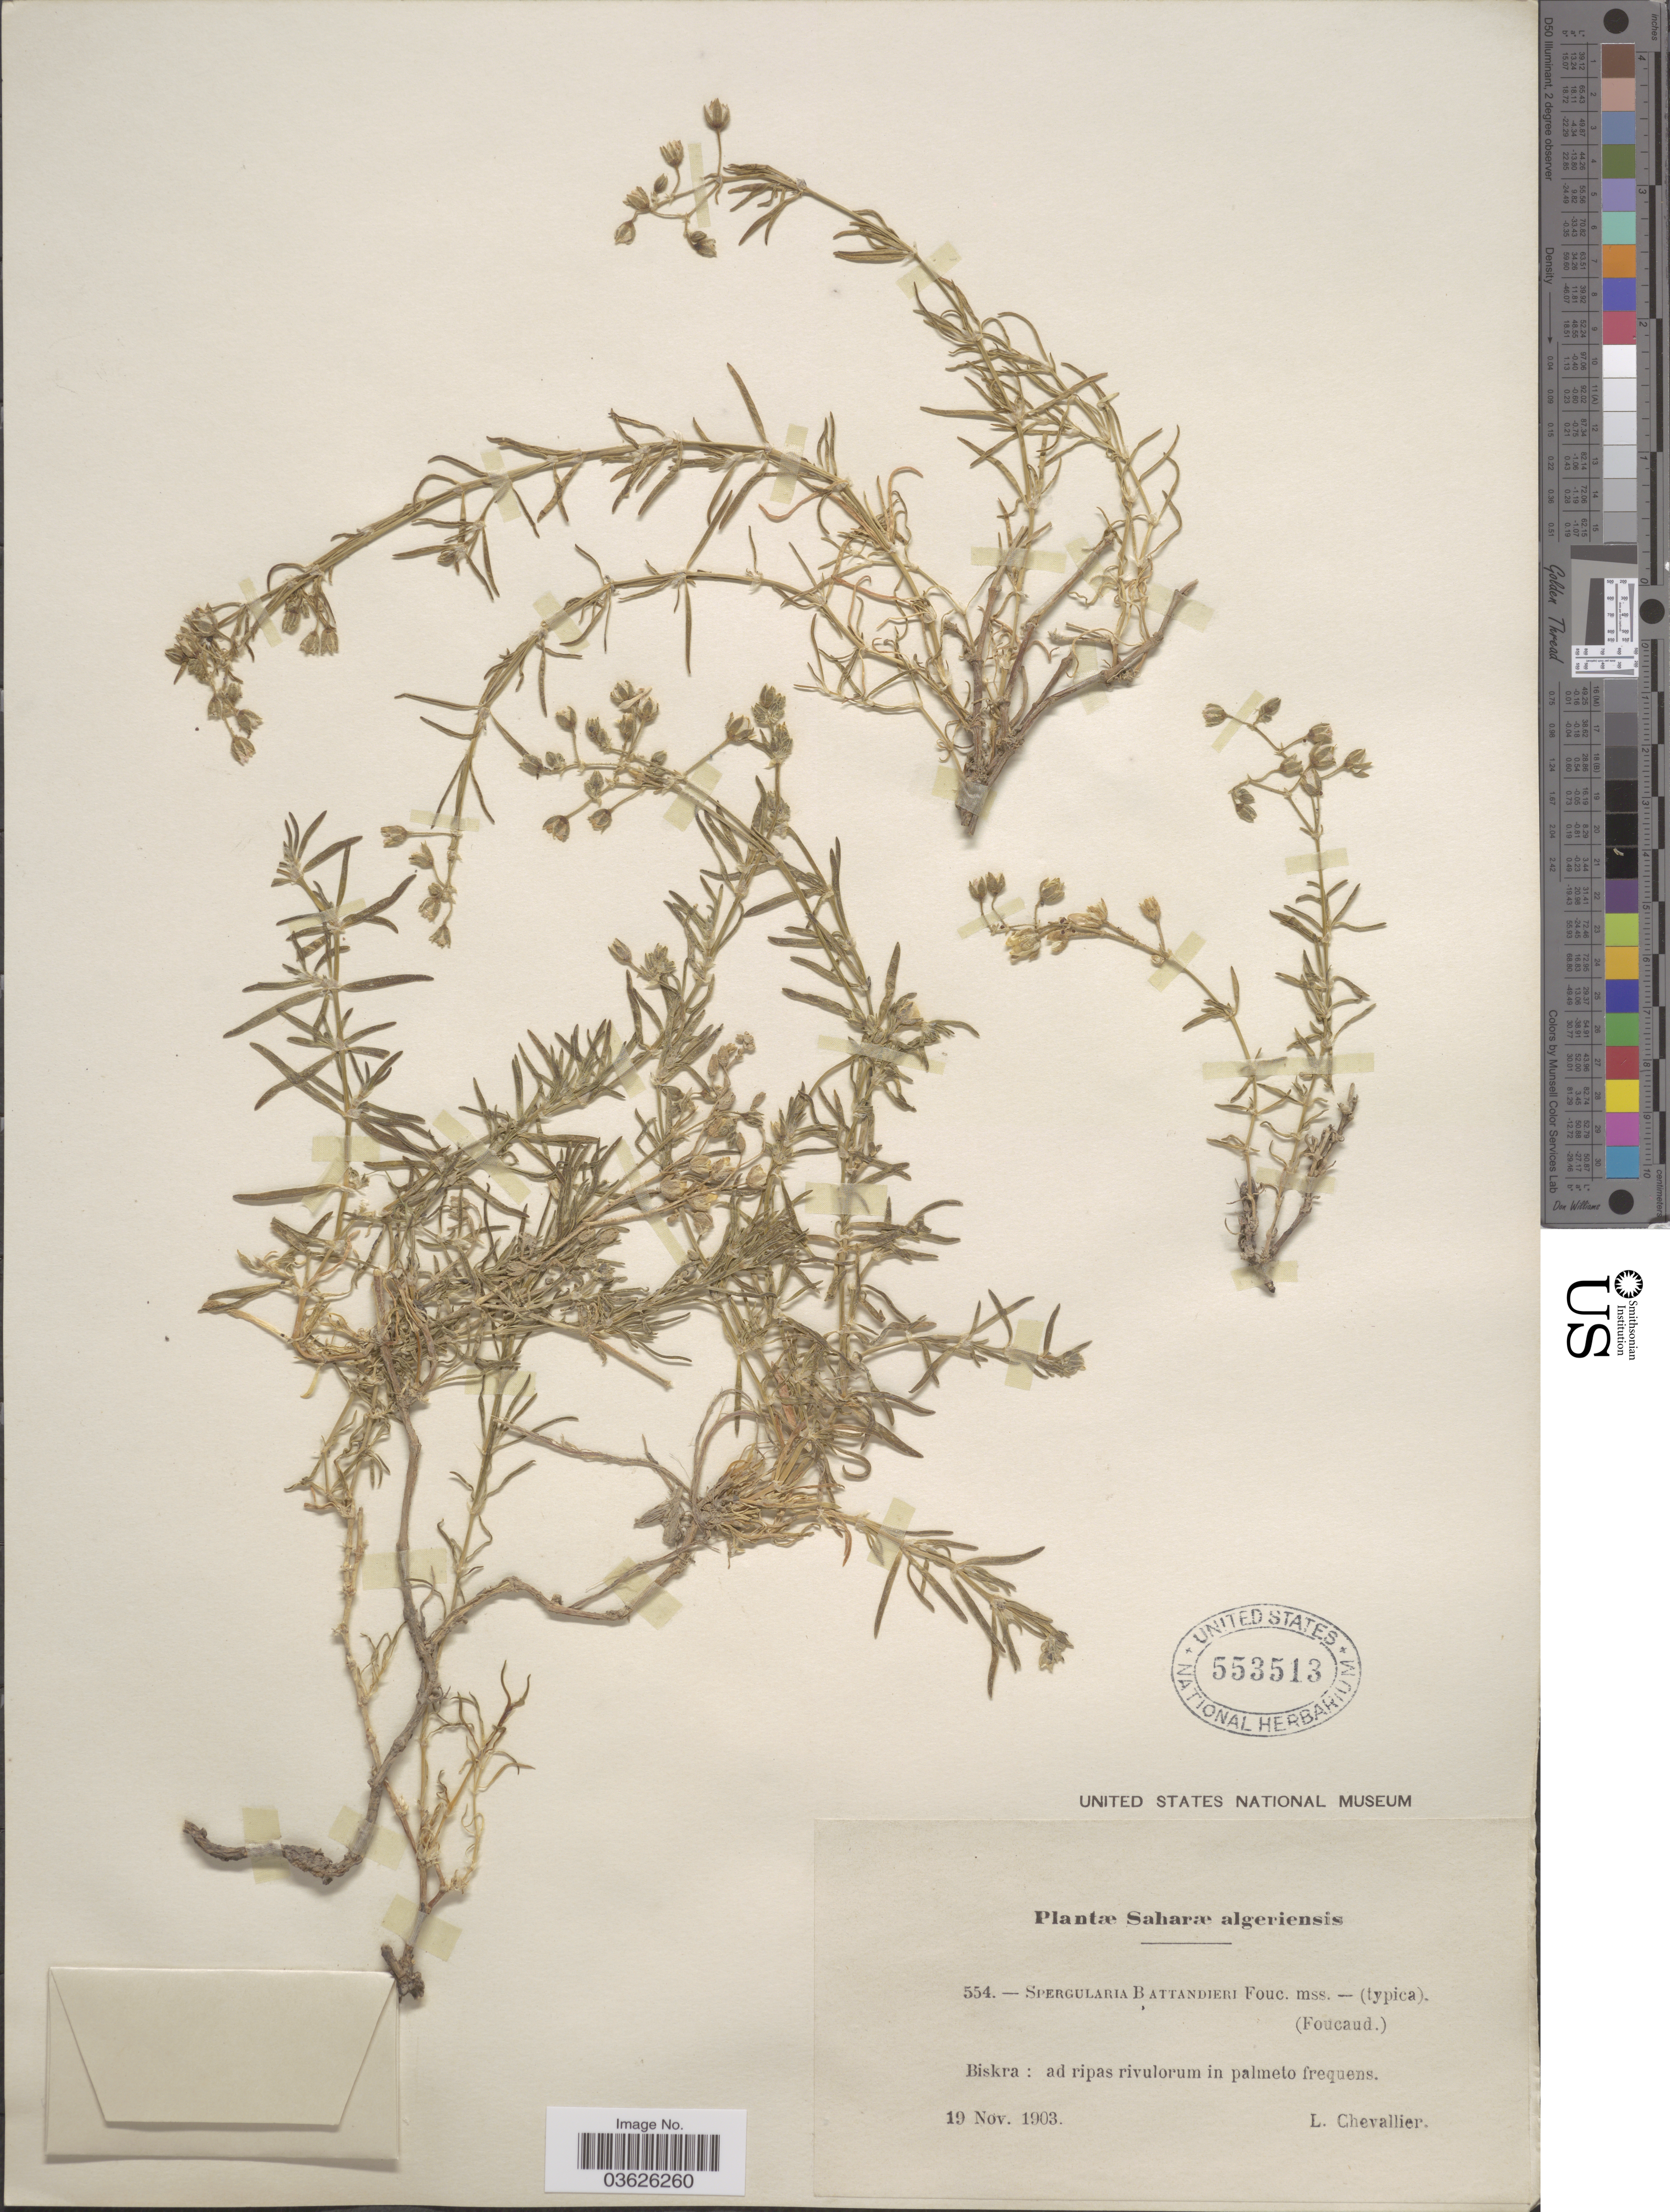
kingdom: Plantae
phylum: Tracheophyta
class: Magnoliopsida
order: Caryophyllales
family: Caryophyllaceae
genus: Spergularia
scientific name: Spergularia battandieri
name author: Foucaud ex E.A. Durand & Barratte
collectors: L. Chevallier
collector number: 554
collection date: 1903-11-19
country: Algeria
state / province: Biskra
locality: Saharæ algeriensis. Ad ripas rivulorum in palmeto frequens.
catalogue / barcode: US 553513